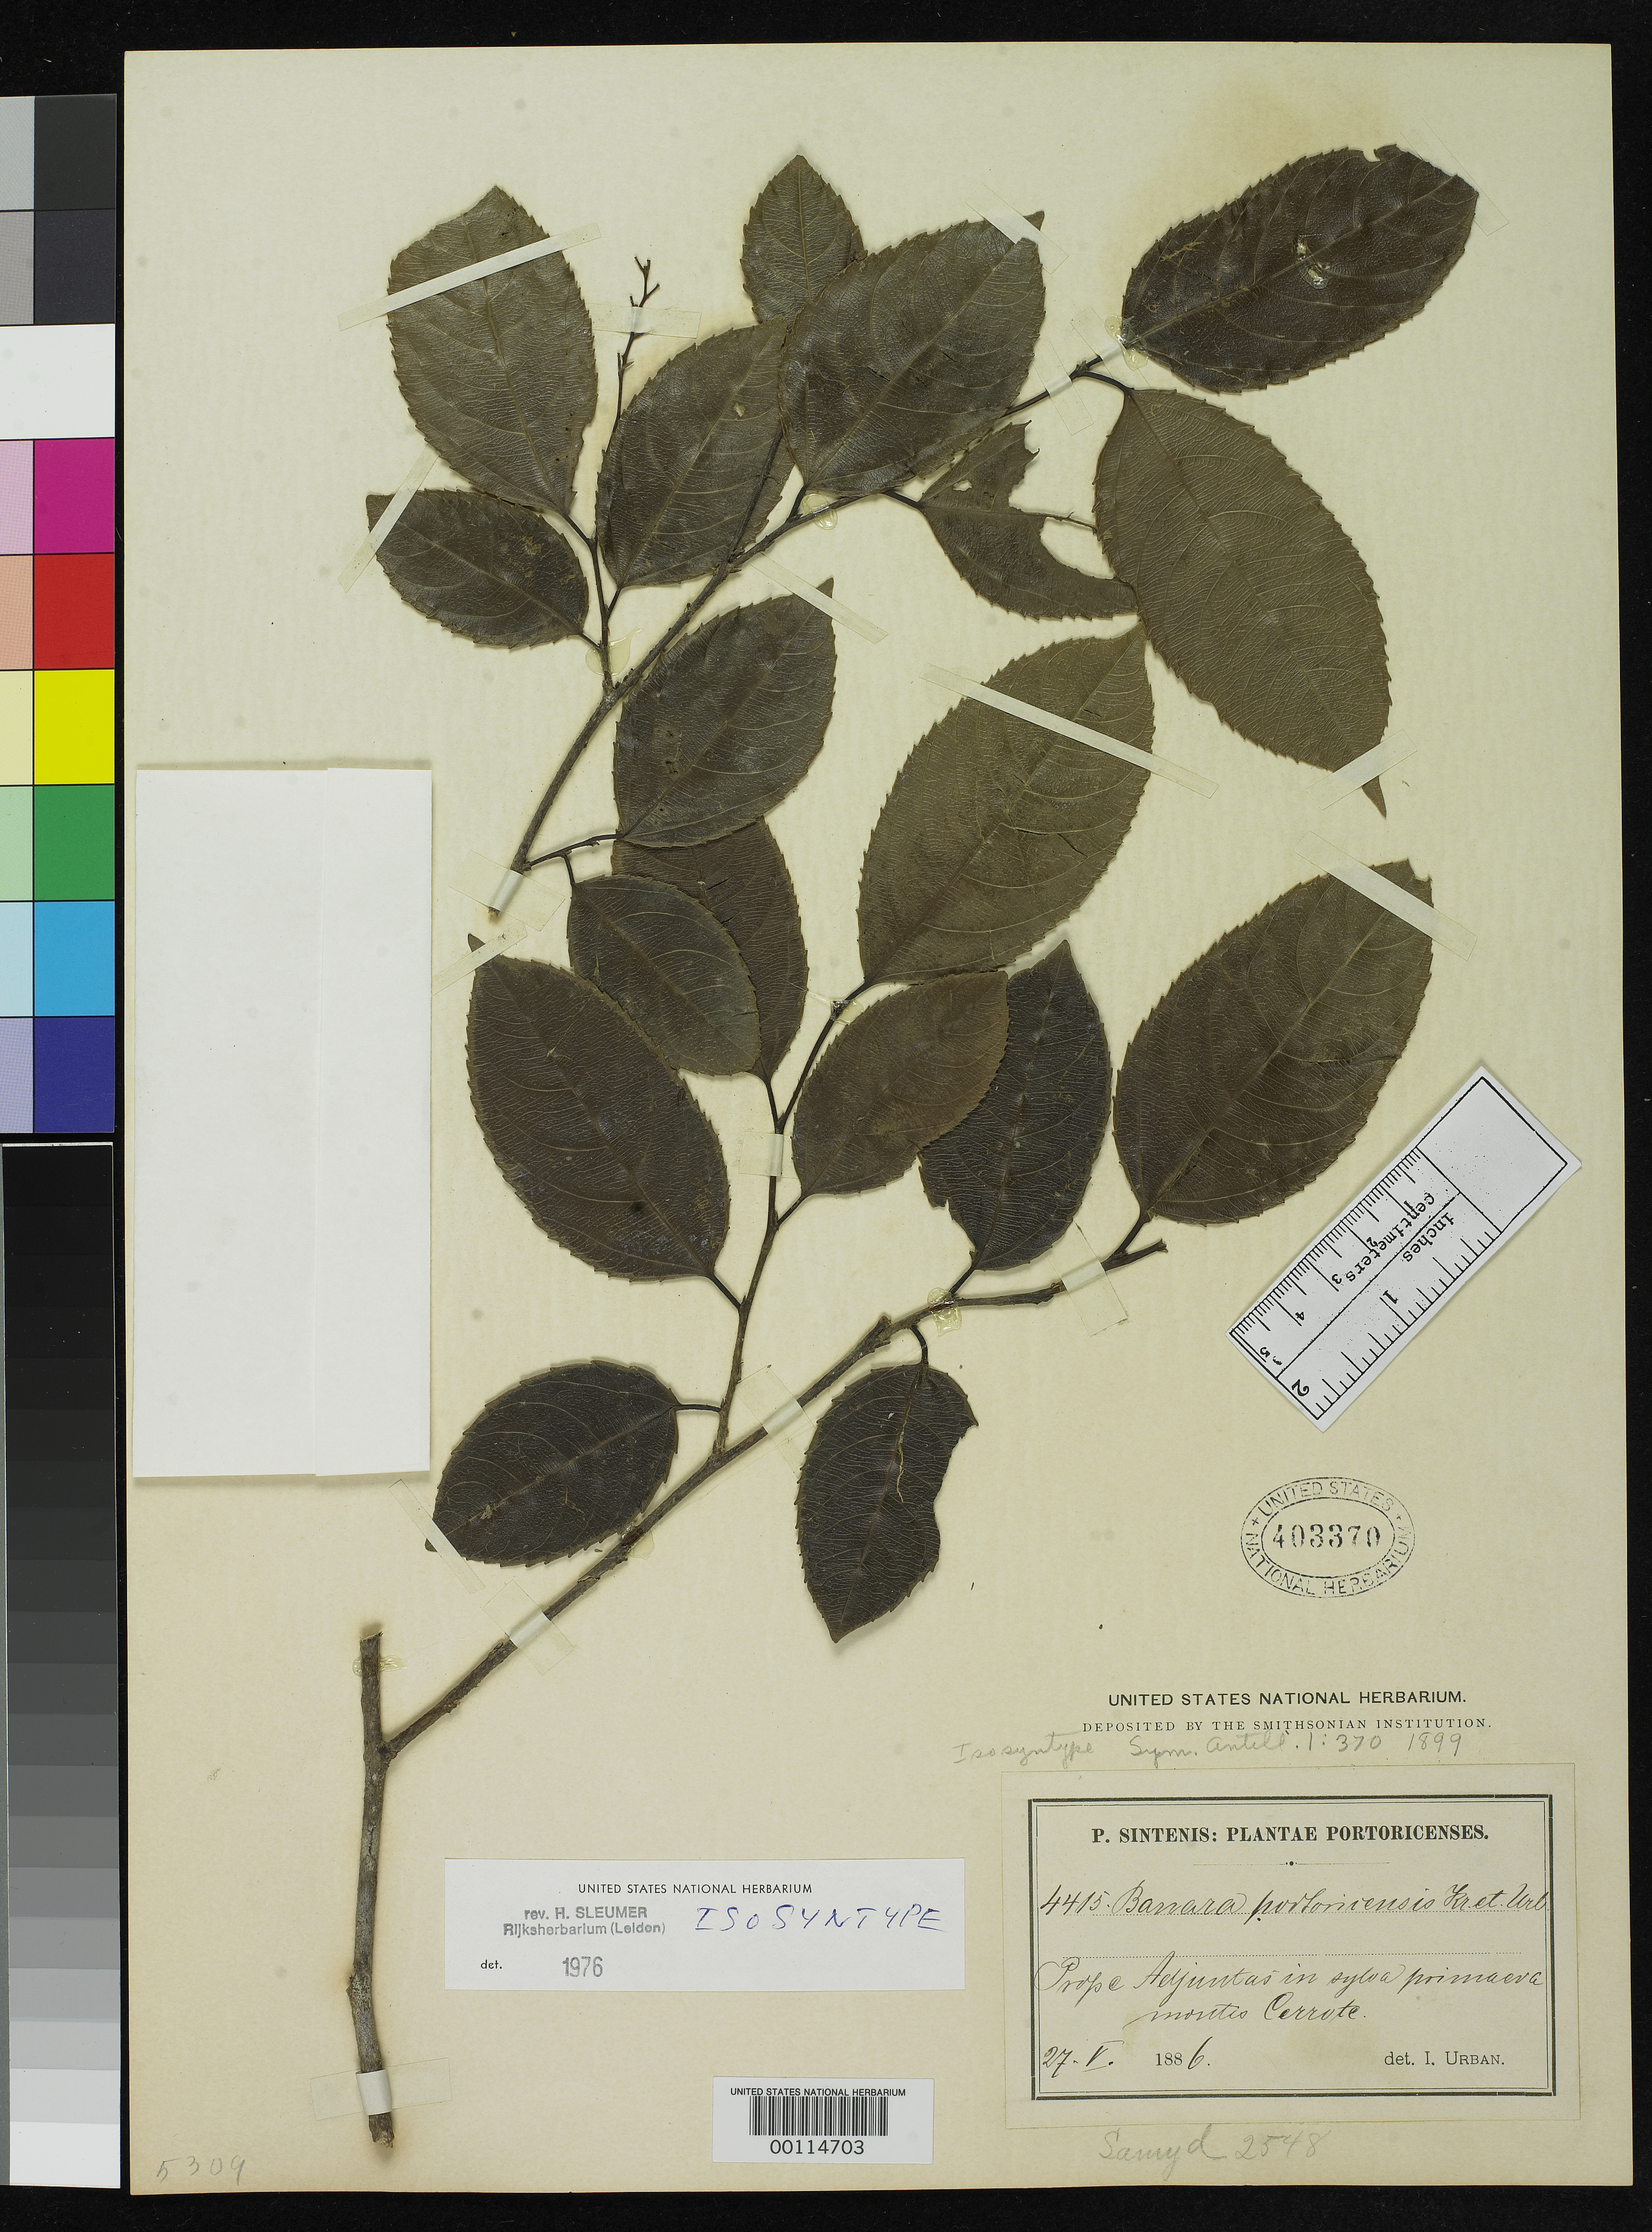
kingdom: Plantae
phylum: Tracheophyta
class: Magnoliopsida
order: Malpighiales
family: Salicaceae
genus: Banara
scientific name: Banara portoricensis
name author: Krug & Urb.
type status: Isosyntype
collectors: P. Sintenis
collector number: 4415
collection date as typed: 27 May 1886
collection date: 1886-05-27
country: Puerto Rico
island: Greater Antilles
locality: Prope Adjuntas in sylva primaeva montis Cerrote.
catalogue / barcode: US 403370